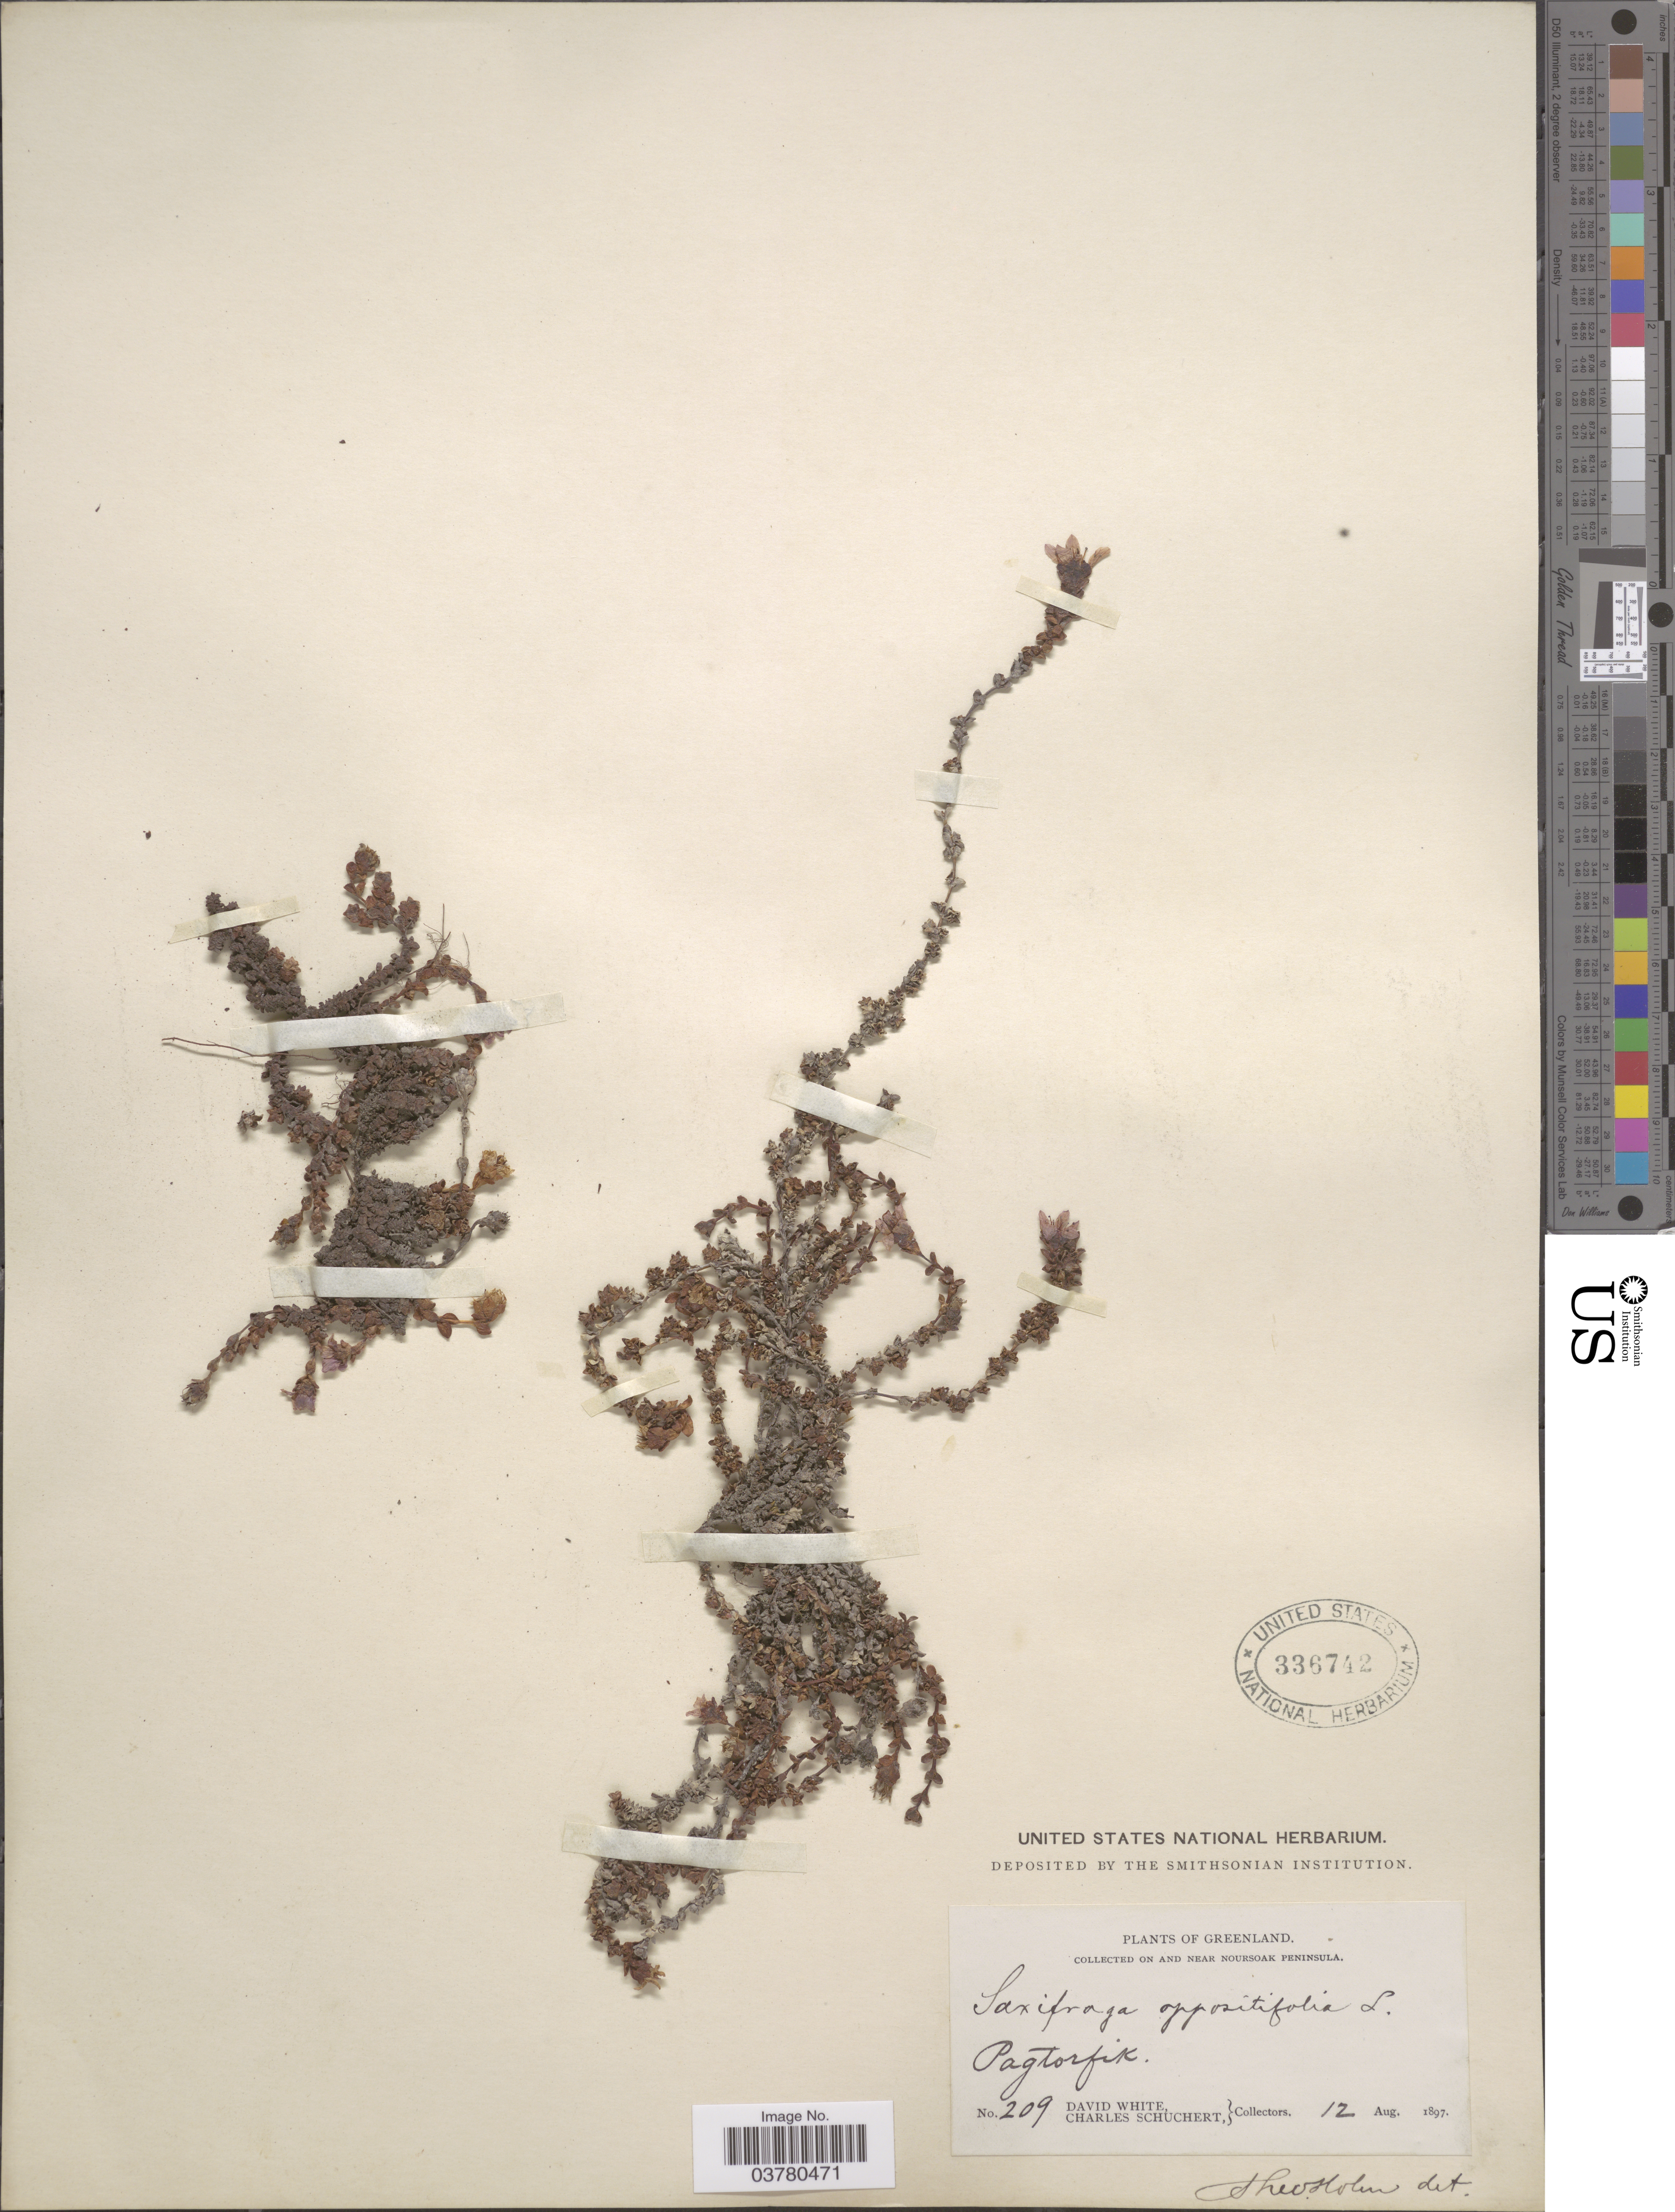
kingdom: Plantae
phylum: Tracheophyta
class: Magnoliopsida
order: Saxifragales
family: Saxifragaceae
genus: Saxifraga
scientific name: Saxifraga oppositifolia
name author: L.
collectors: D. White & C. Schuchert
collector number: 209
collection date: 1897-08-12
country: Greenland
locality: On and near Noursoak Peninsula. Pagtorfik.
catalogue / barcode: US 336742